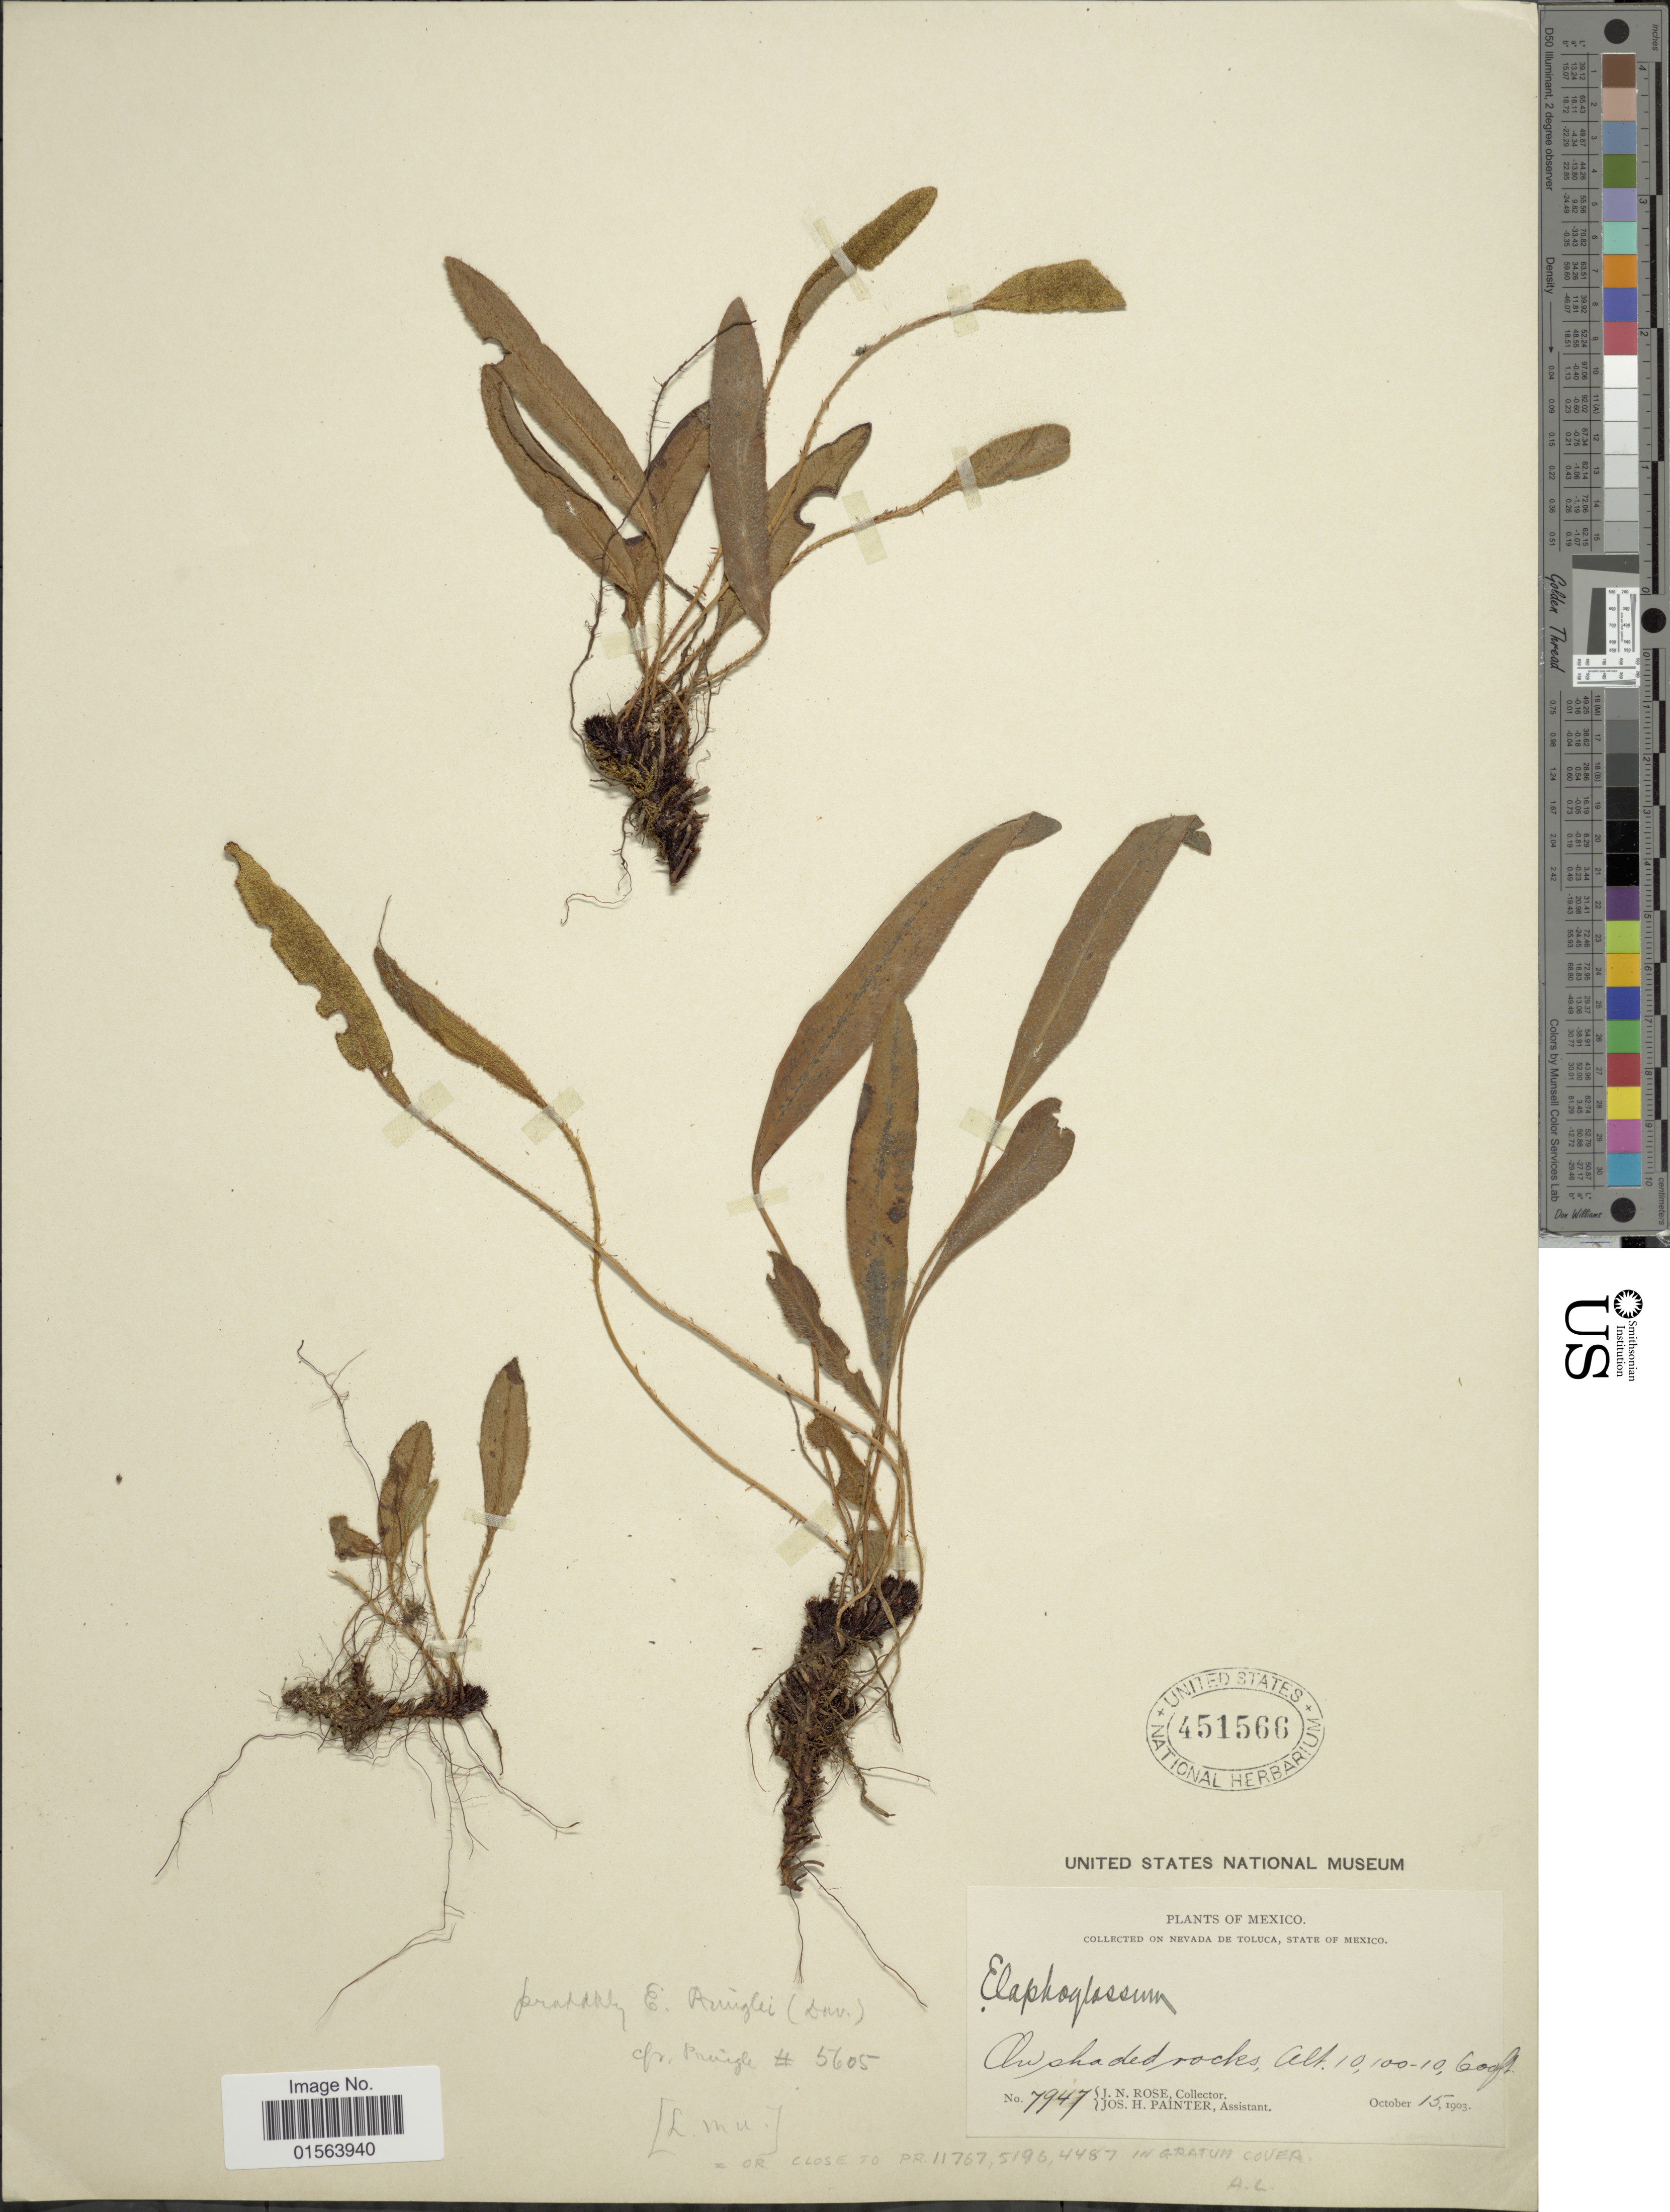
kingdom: Plantae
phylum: Tracheophyta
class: Polypodiopsida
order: Polypodiales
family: Dryopteridaceae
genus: Elaphoglossum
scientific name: Elaphoglossum gratum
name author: (Fée) T. Moore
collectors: J. N. Rose & J. H. Painter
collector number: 7947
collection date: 1903-10-15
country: Mexico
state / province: México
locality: Nevada de Toluca, State of Mexico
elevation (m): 3078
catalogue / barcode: US 451566